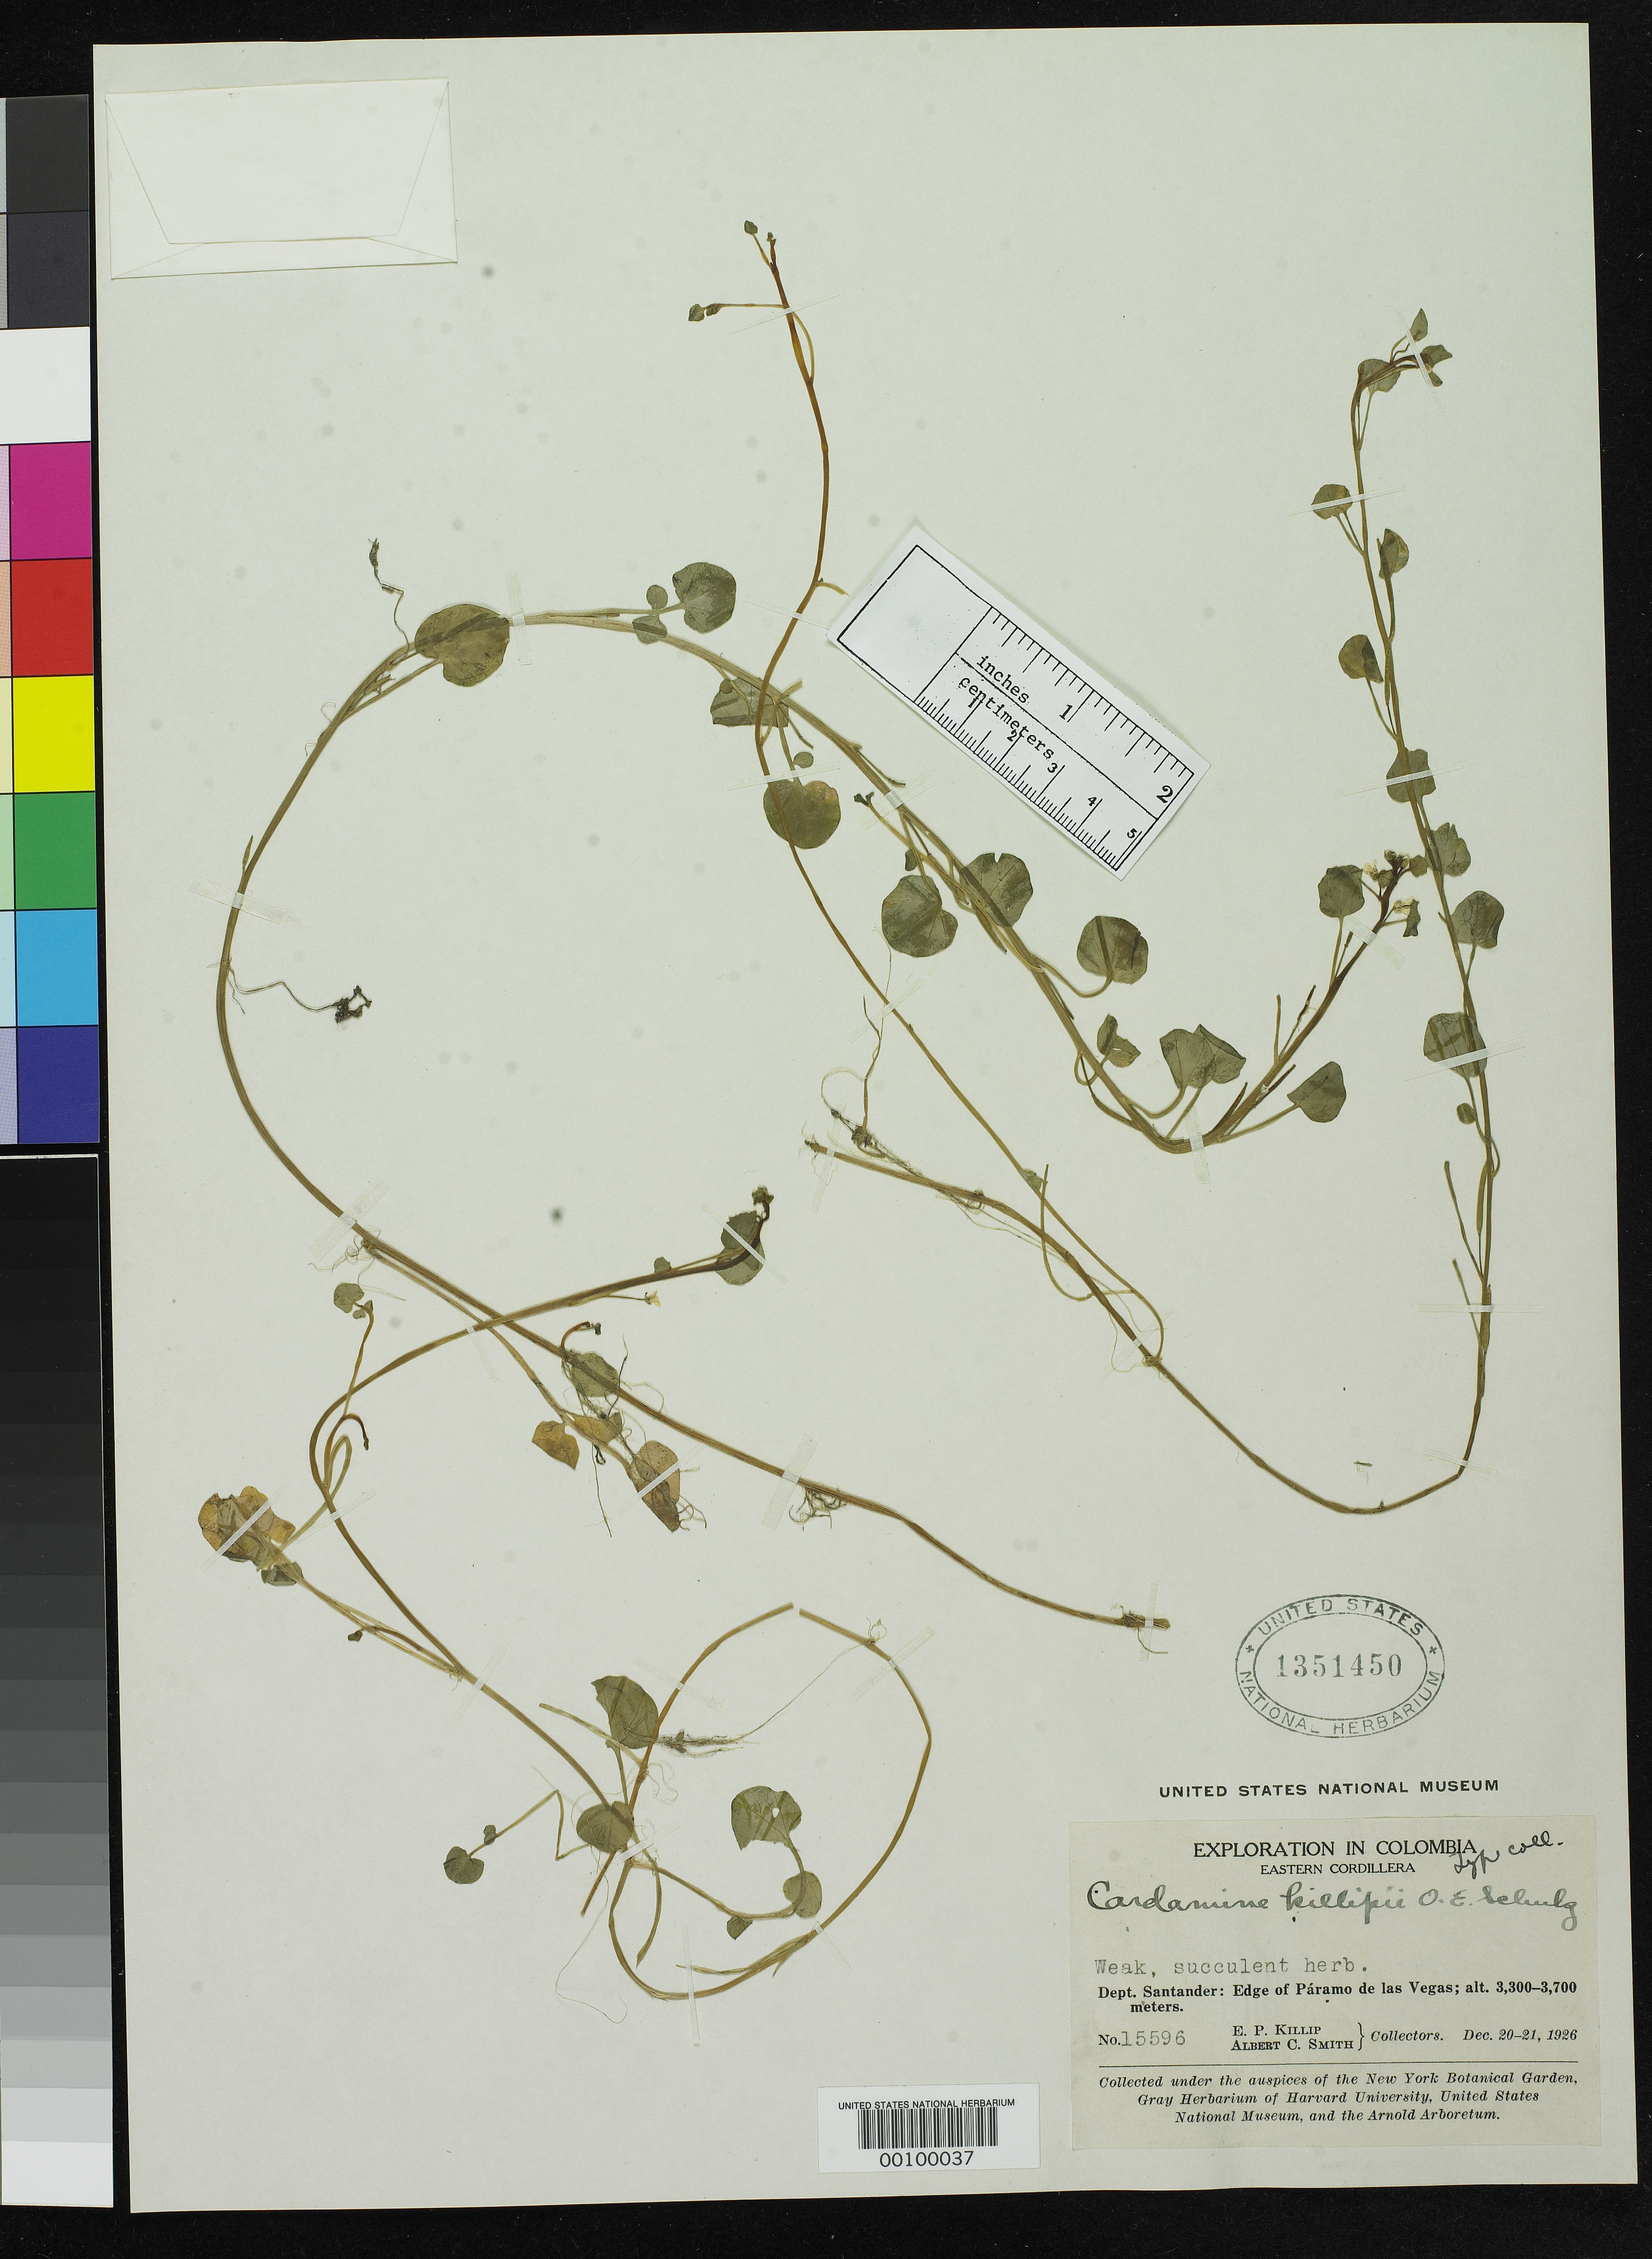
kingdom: Plantae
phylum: Tracheophyta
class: Magnoliopsida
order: Brassicales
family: Brassicaceae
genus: Cardamine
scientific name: Cardamine killipii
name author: O.E. Schulz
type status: Isotype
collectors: E. P. Killip & A. C. Smith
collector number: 15596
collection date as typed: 21 Dec 1926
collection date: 1926-12-21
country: Colombia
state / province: Santander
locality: Eastern Cordillera, edge of Paramo de Las Vegas.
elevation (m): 3300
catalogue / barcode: US 1351450